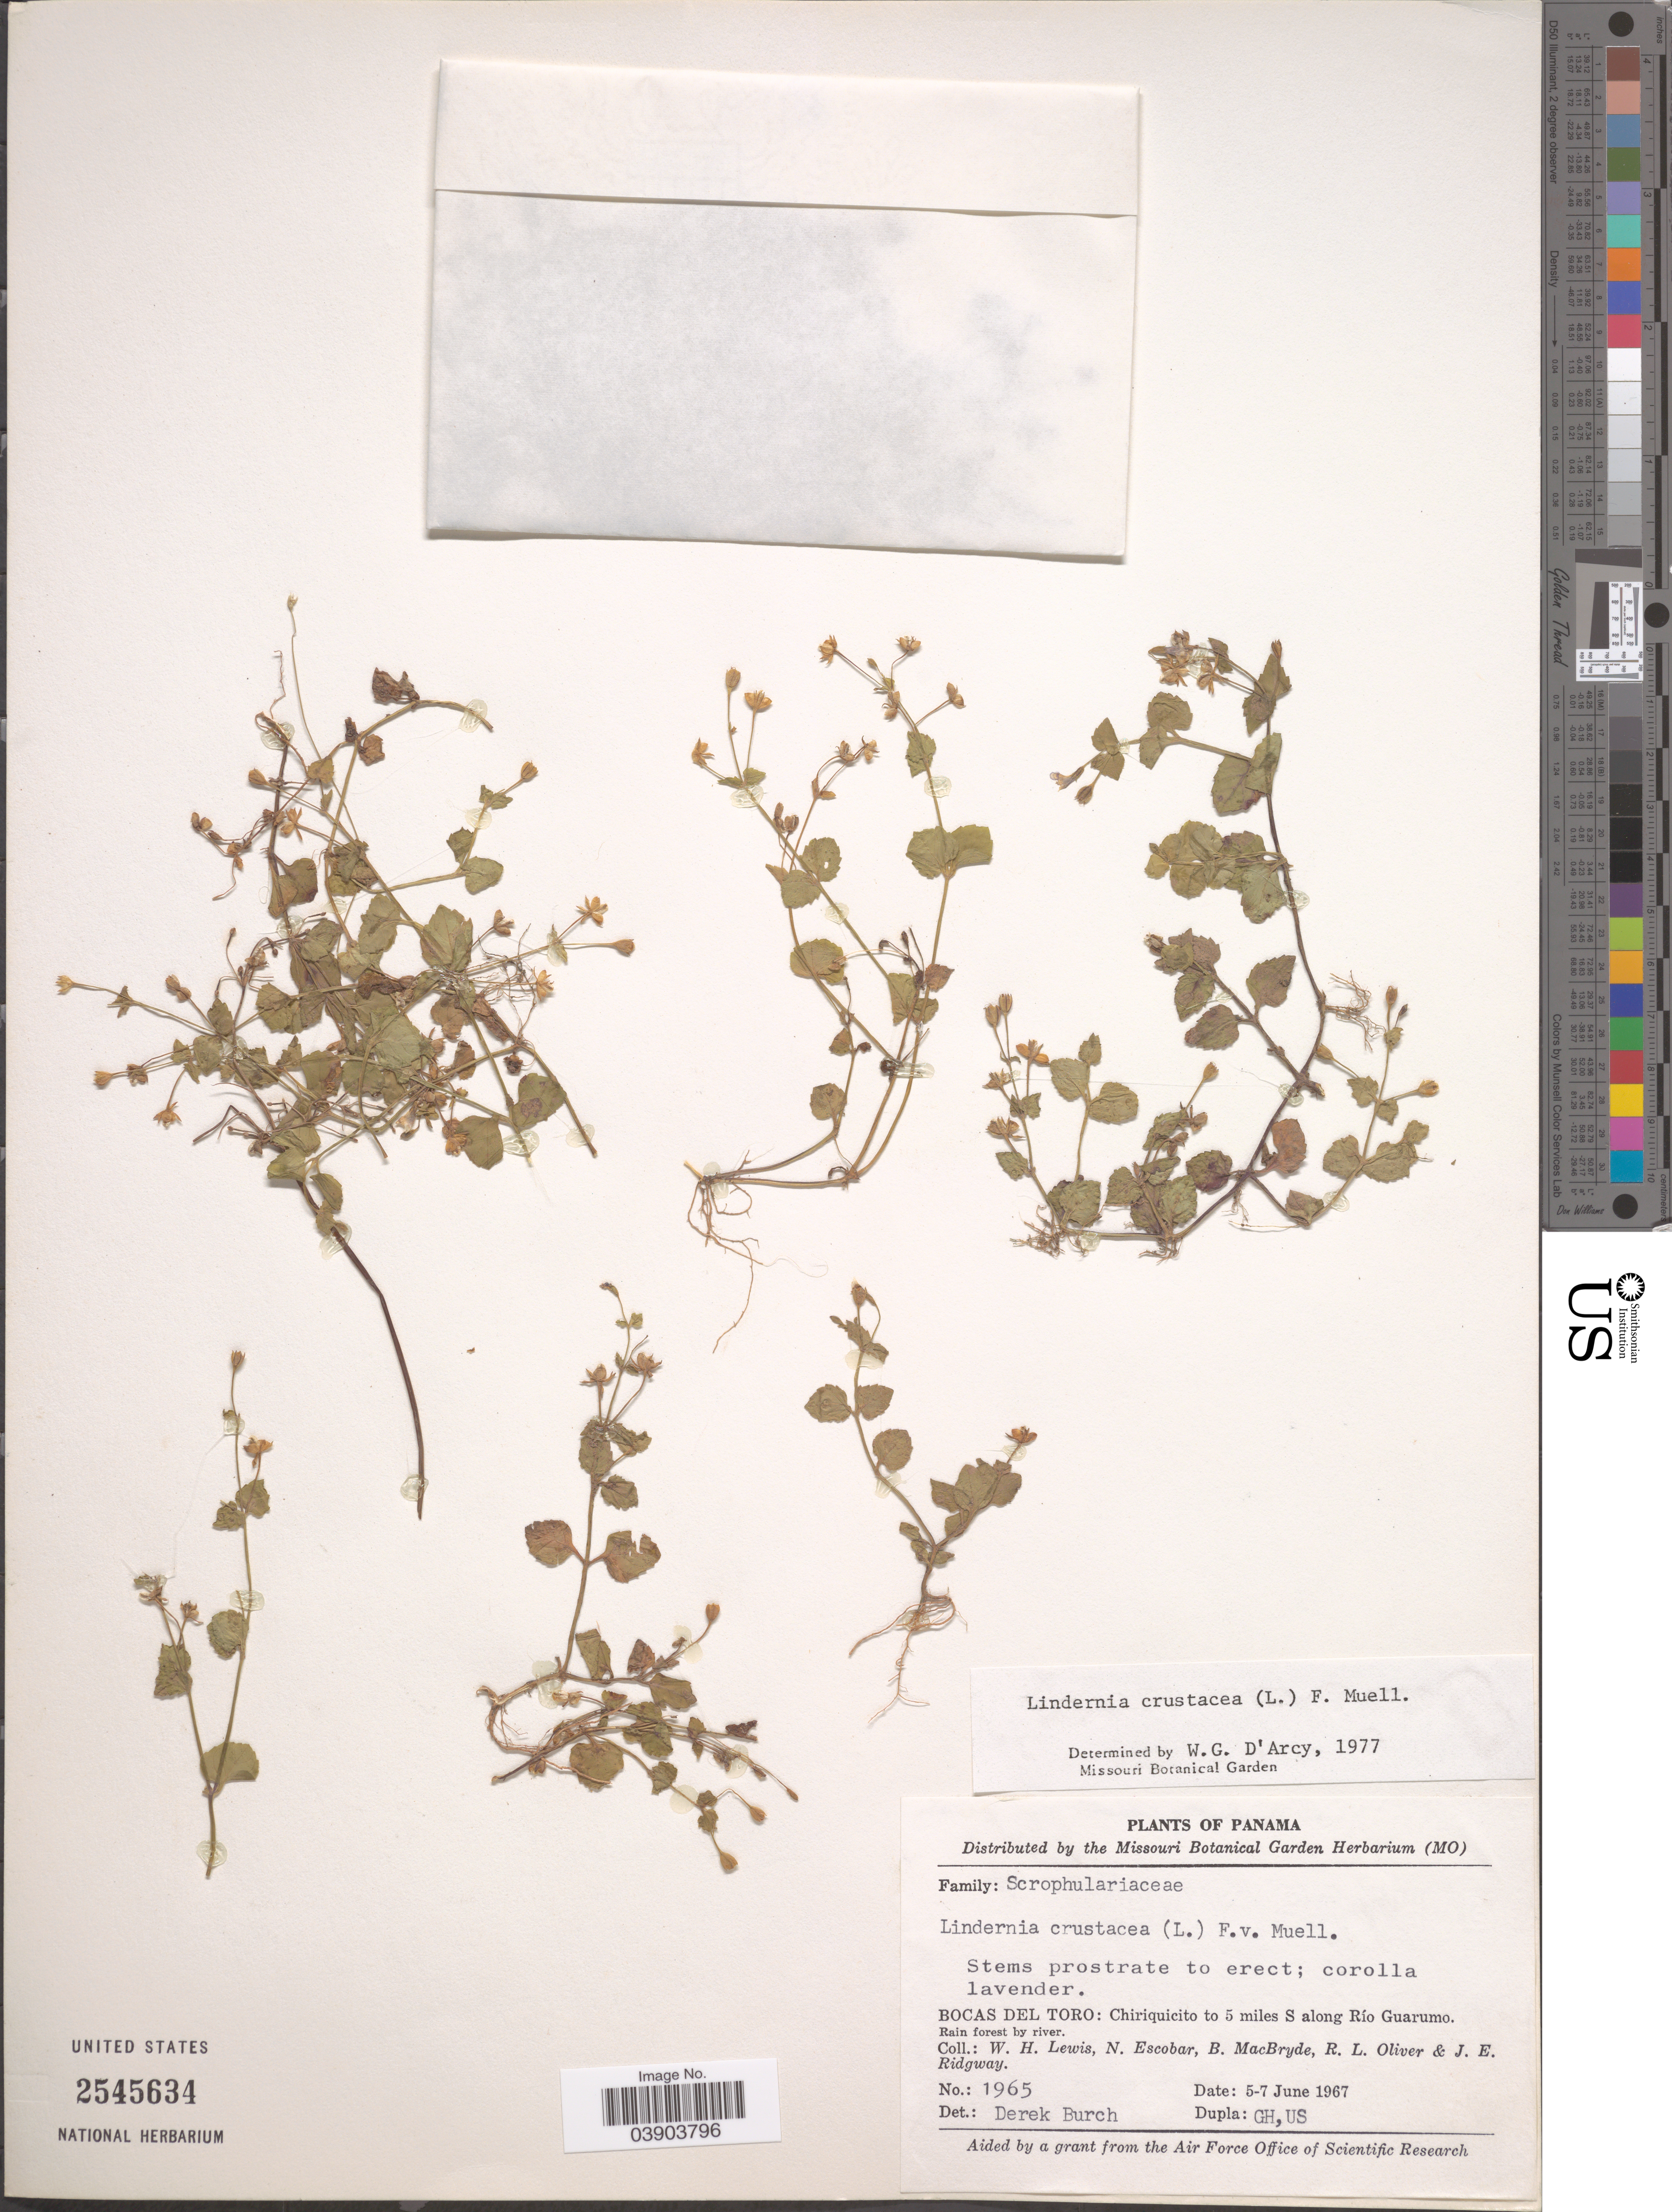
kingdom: Plantae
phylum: Tracheophyta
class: Magnoliopsida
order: Lamiales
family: Linderniaceae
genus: Lindernia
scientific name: Lindernia crustacea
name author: (L.) F. Muell.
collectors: W. H. Lewis, N. Escobar, B. MacBryde, R. Oliver & J. Ridgway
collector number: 1965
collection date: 1967-06-05/1967-06-07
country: Panama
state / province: Bocas del Toro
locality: Chiriquicito to 5 miles S along Río Guarumo.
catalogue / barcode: US 2545634